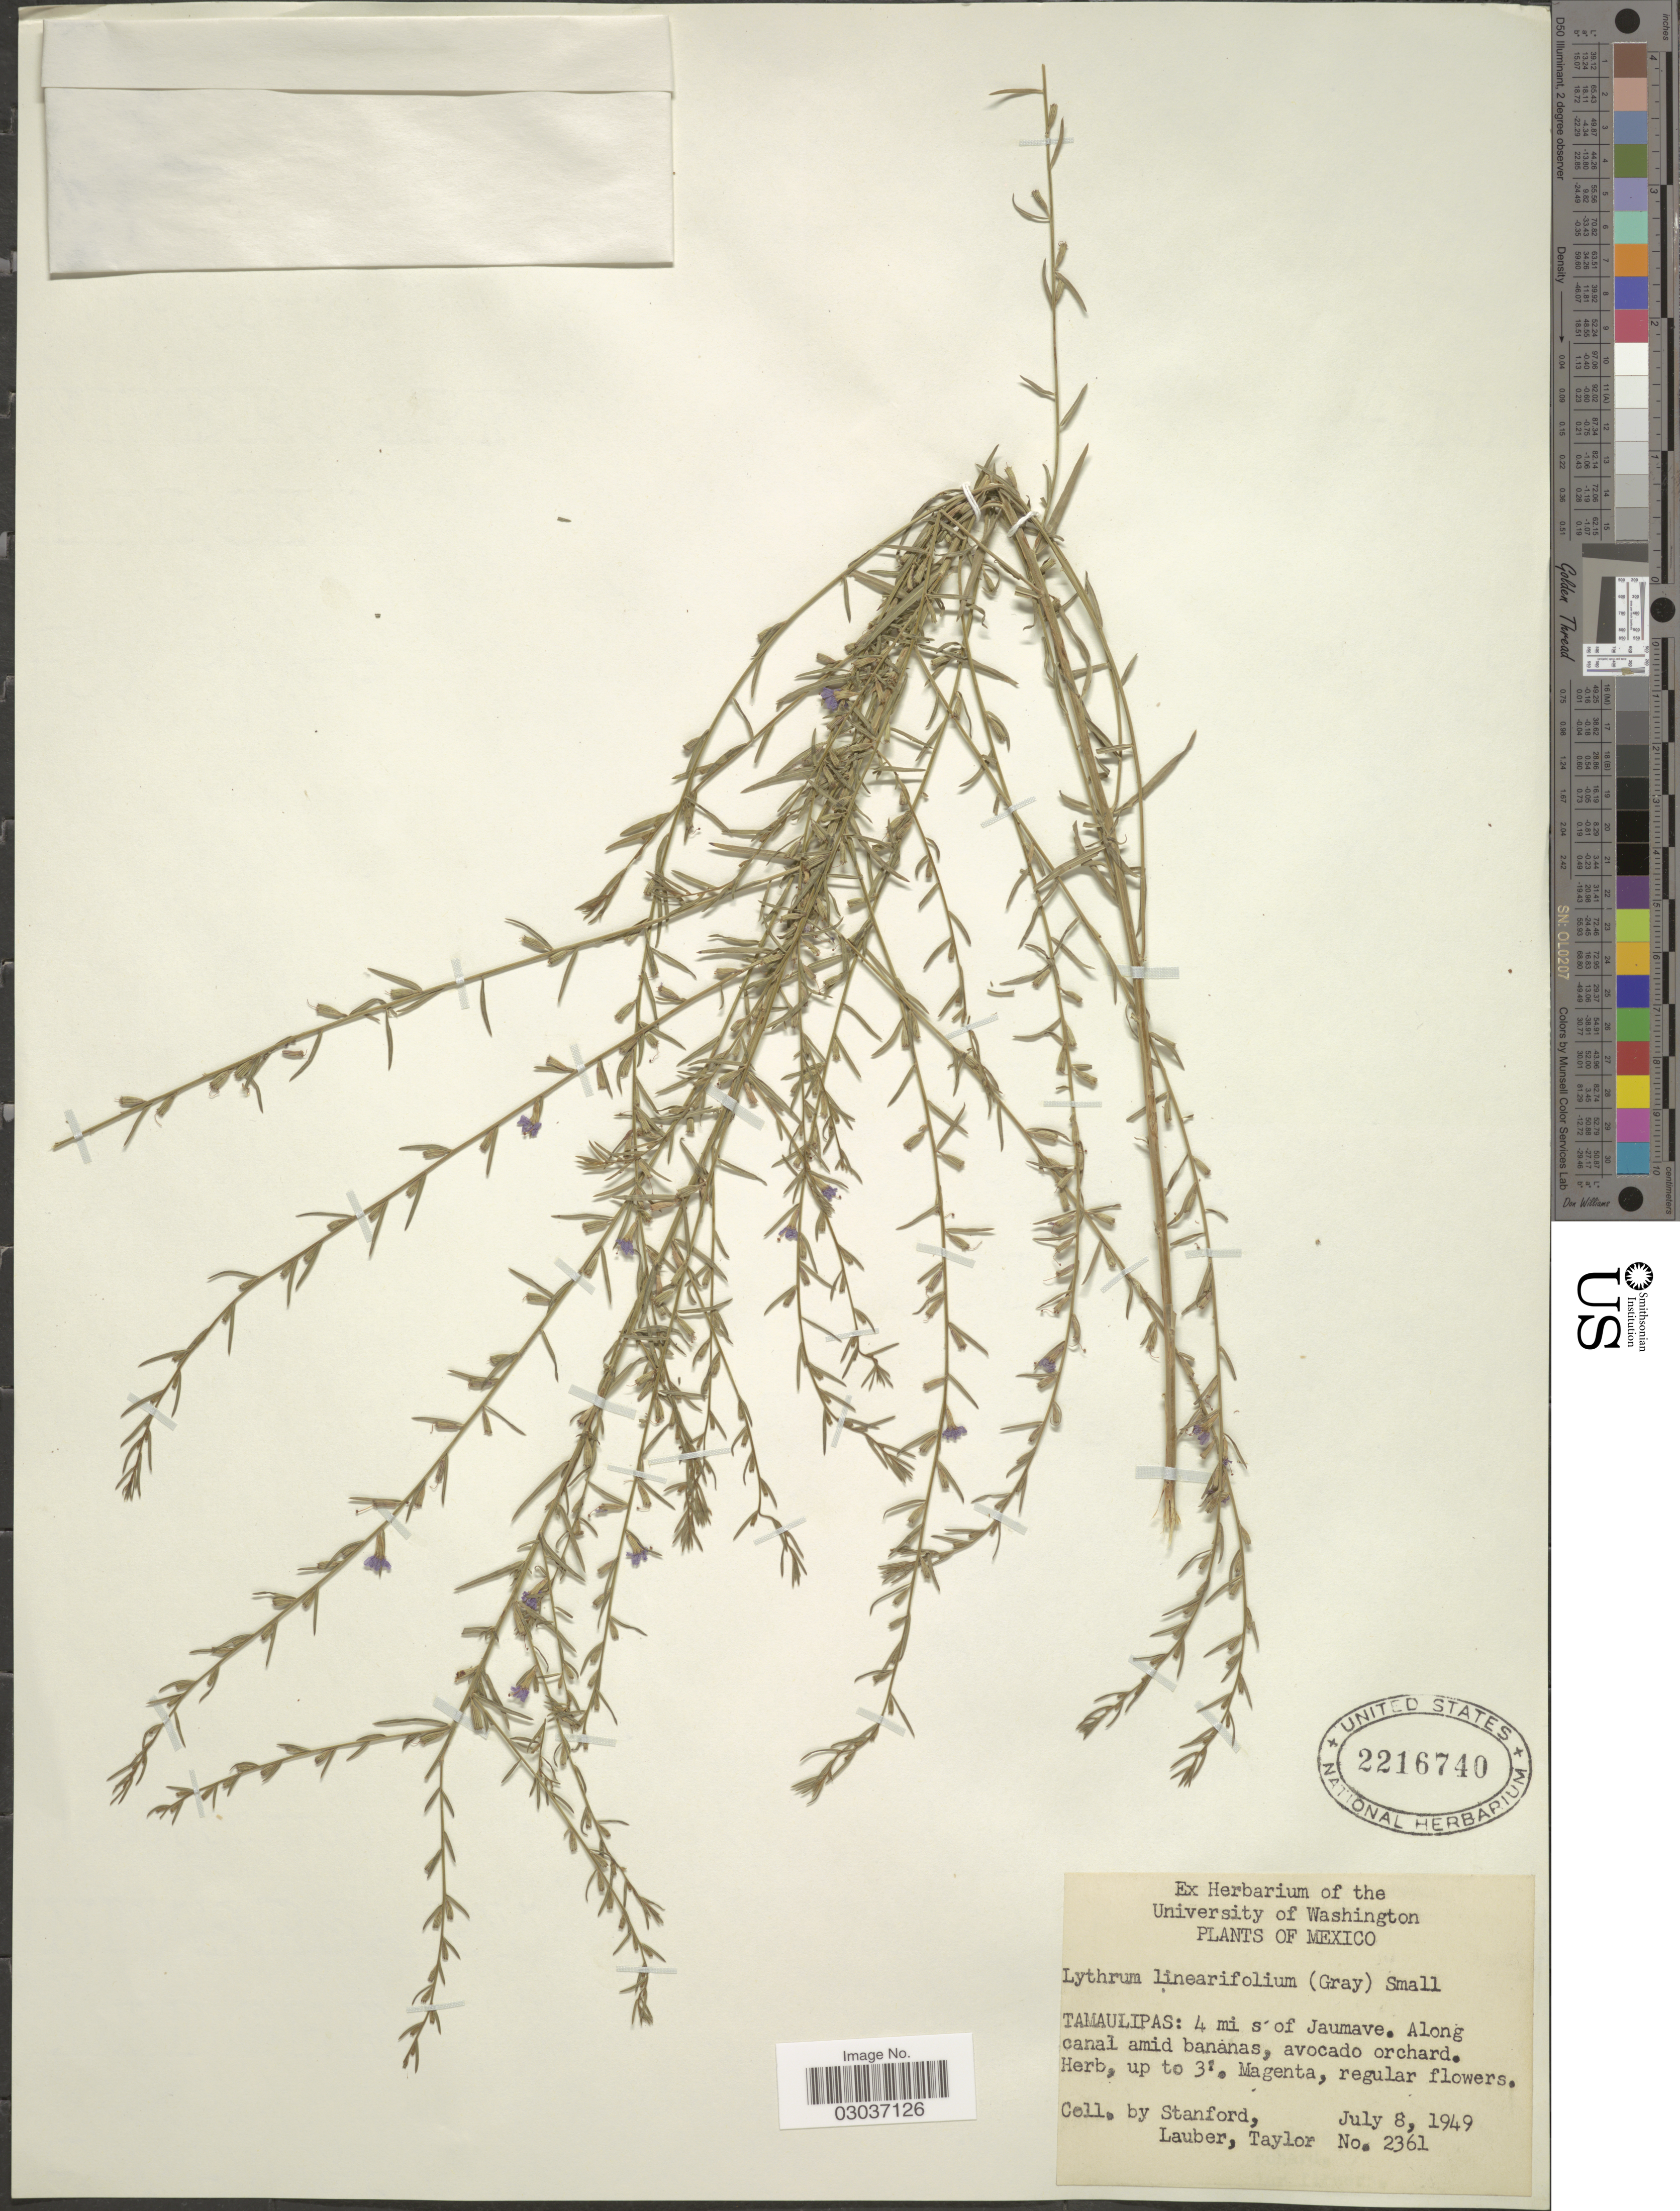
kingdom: Plantae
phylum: Tracheophyta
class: Magnoliopsida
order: Myrtales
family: Lythraceae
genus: Lythrum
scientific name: Lythrum californicum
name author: Torr. & A. Gray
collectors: -. Stanford, -. Lauber & -. Taylor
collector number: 2361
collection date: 1949-07-08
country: Mexico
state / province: Tamaulipas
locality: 4 mi s of Jaumave.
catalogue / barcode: US 2216740